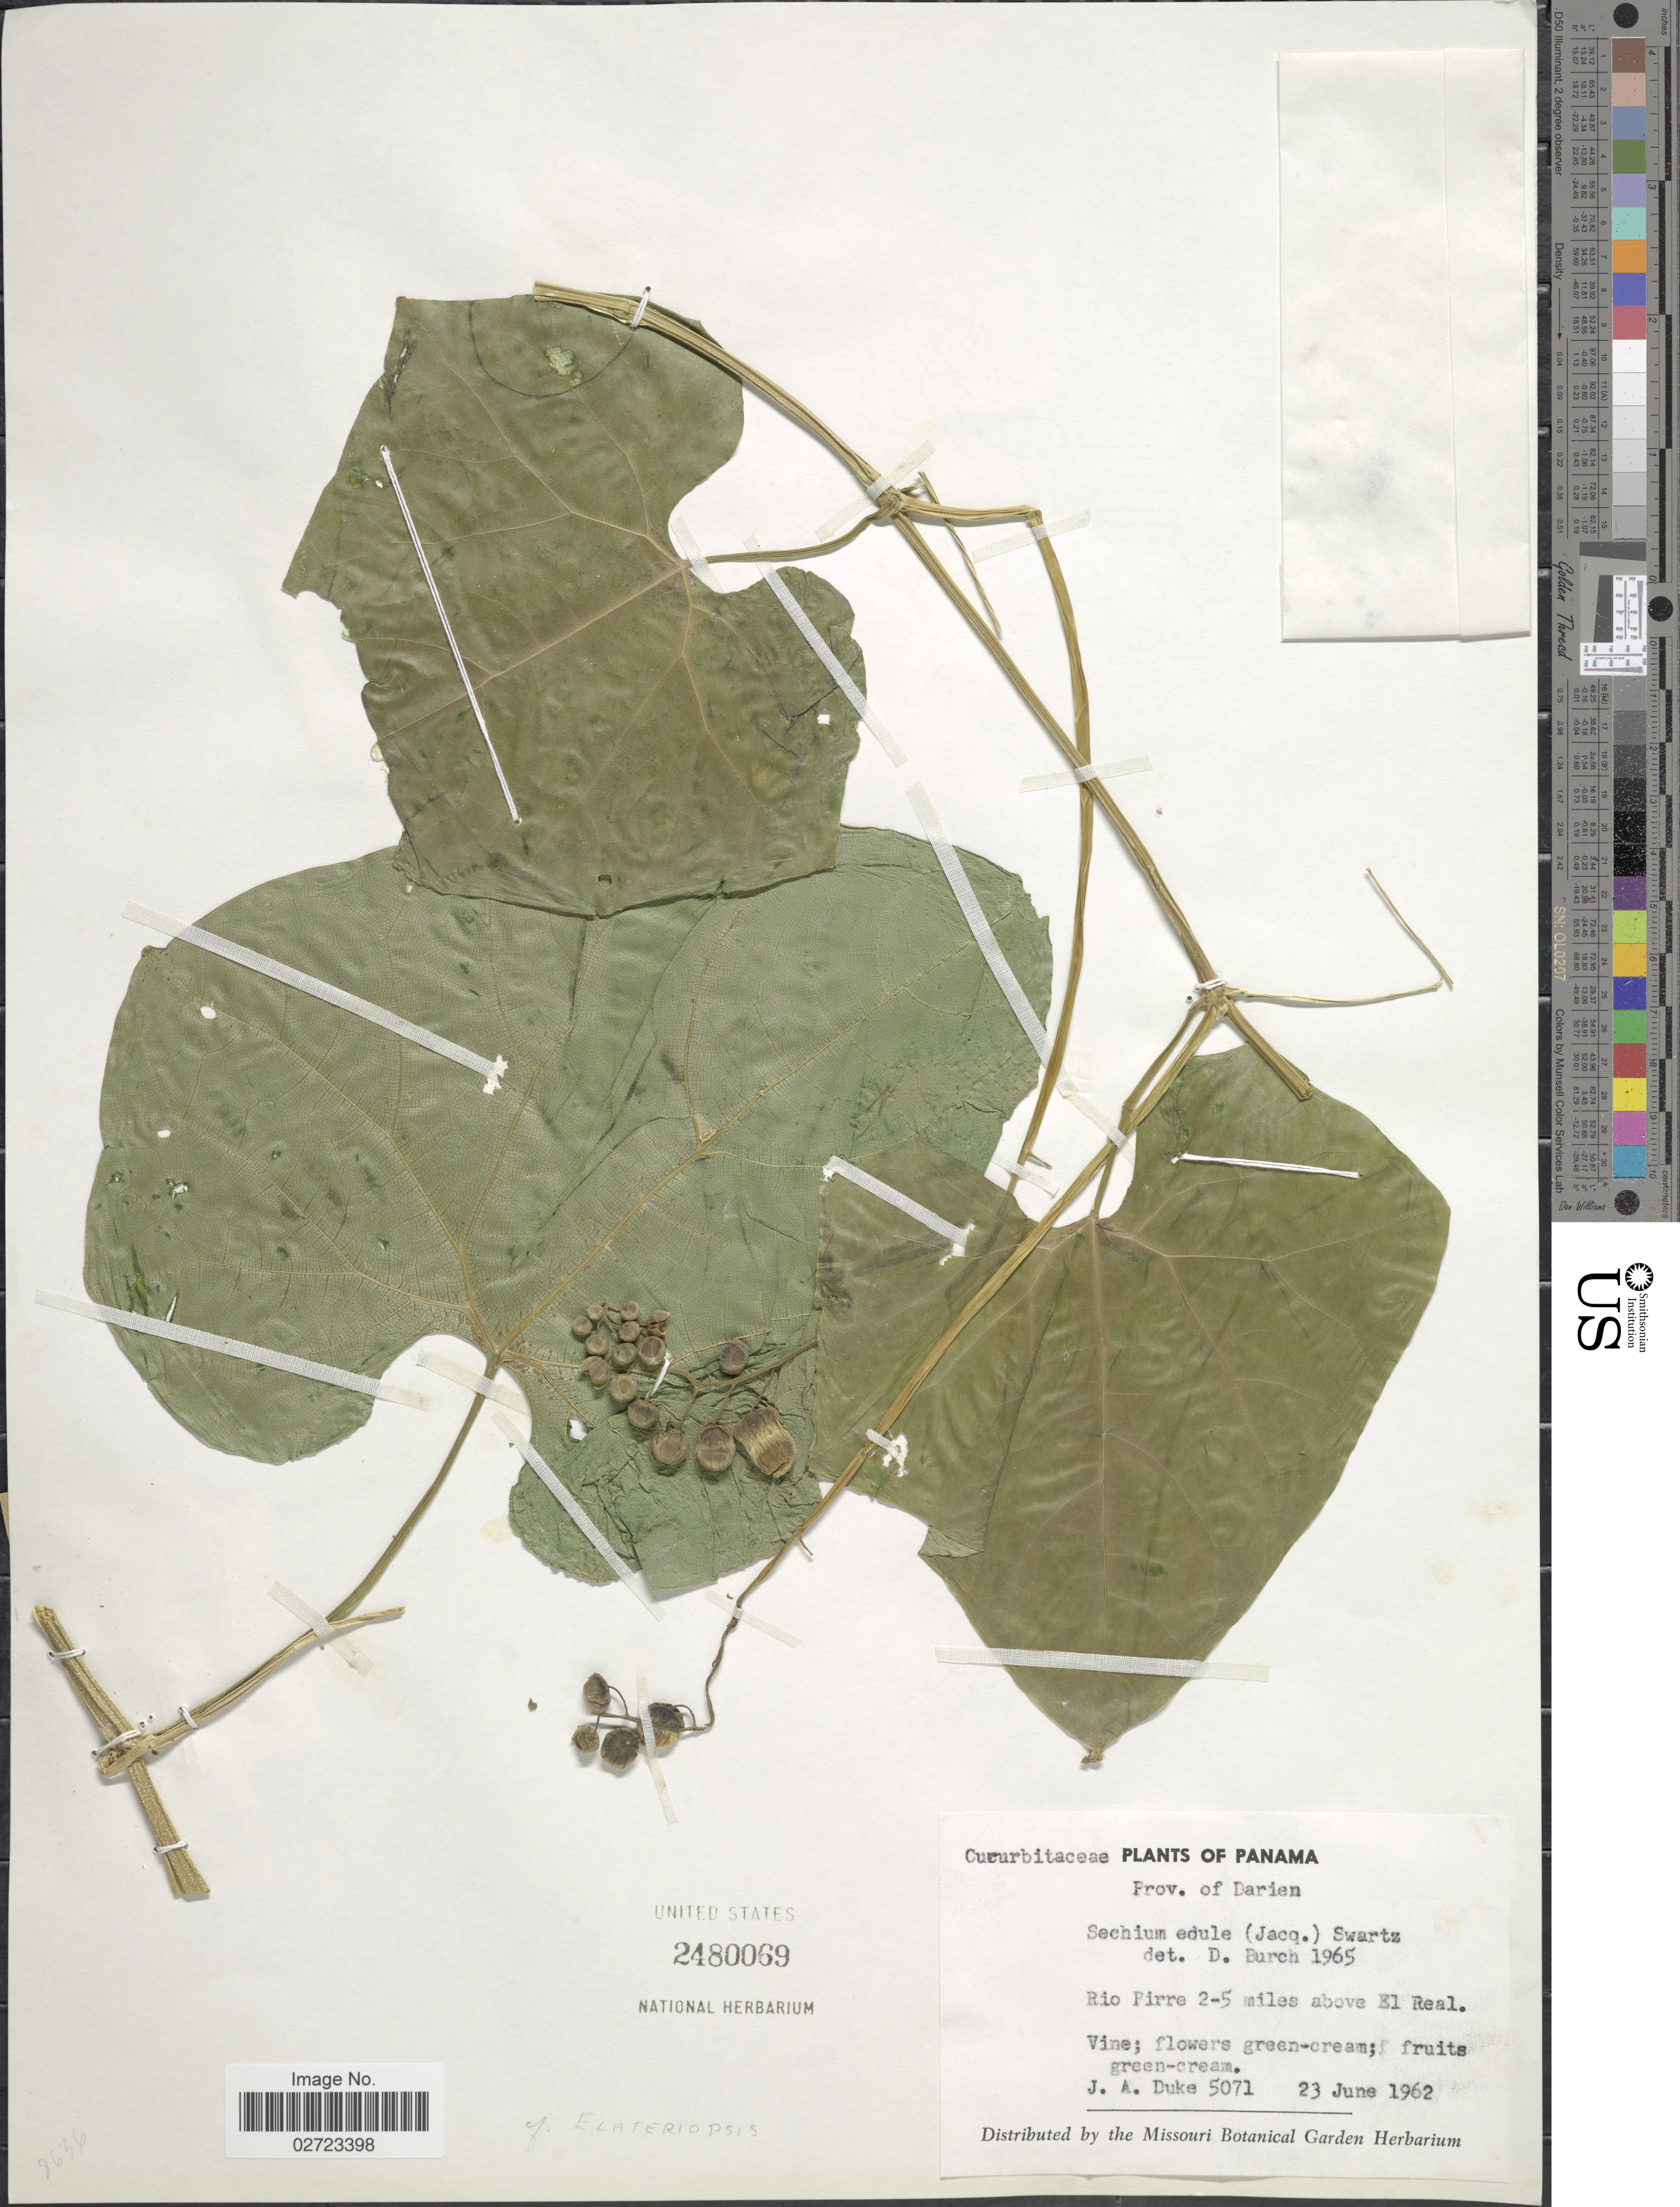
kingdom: Plantae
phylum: Tracheophyta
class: Magnoliopsida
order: Cucurbitales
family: Cucurbitaceae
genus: Hanburia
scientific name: Hanburia oerstedii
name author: (Cogn.) H. Schaef. & S.S. Renner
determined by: Strong, Mark T., (BOT), Smithsonian Institution - National Museum of Natural History (UNITED STATES)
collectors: J. A. Duke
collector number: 5071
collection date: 1962-06-23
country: Panama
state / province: Darién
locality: Rio Pirre 2-5 miles above El Real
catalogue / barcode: US 2480069